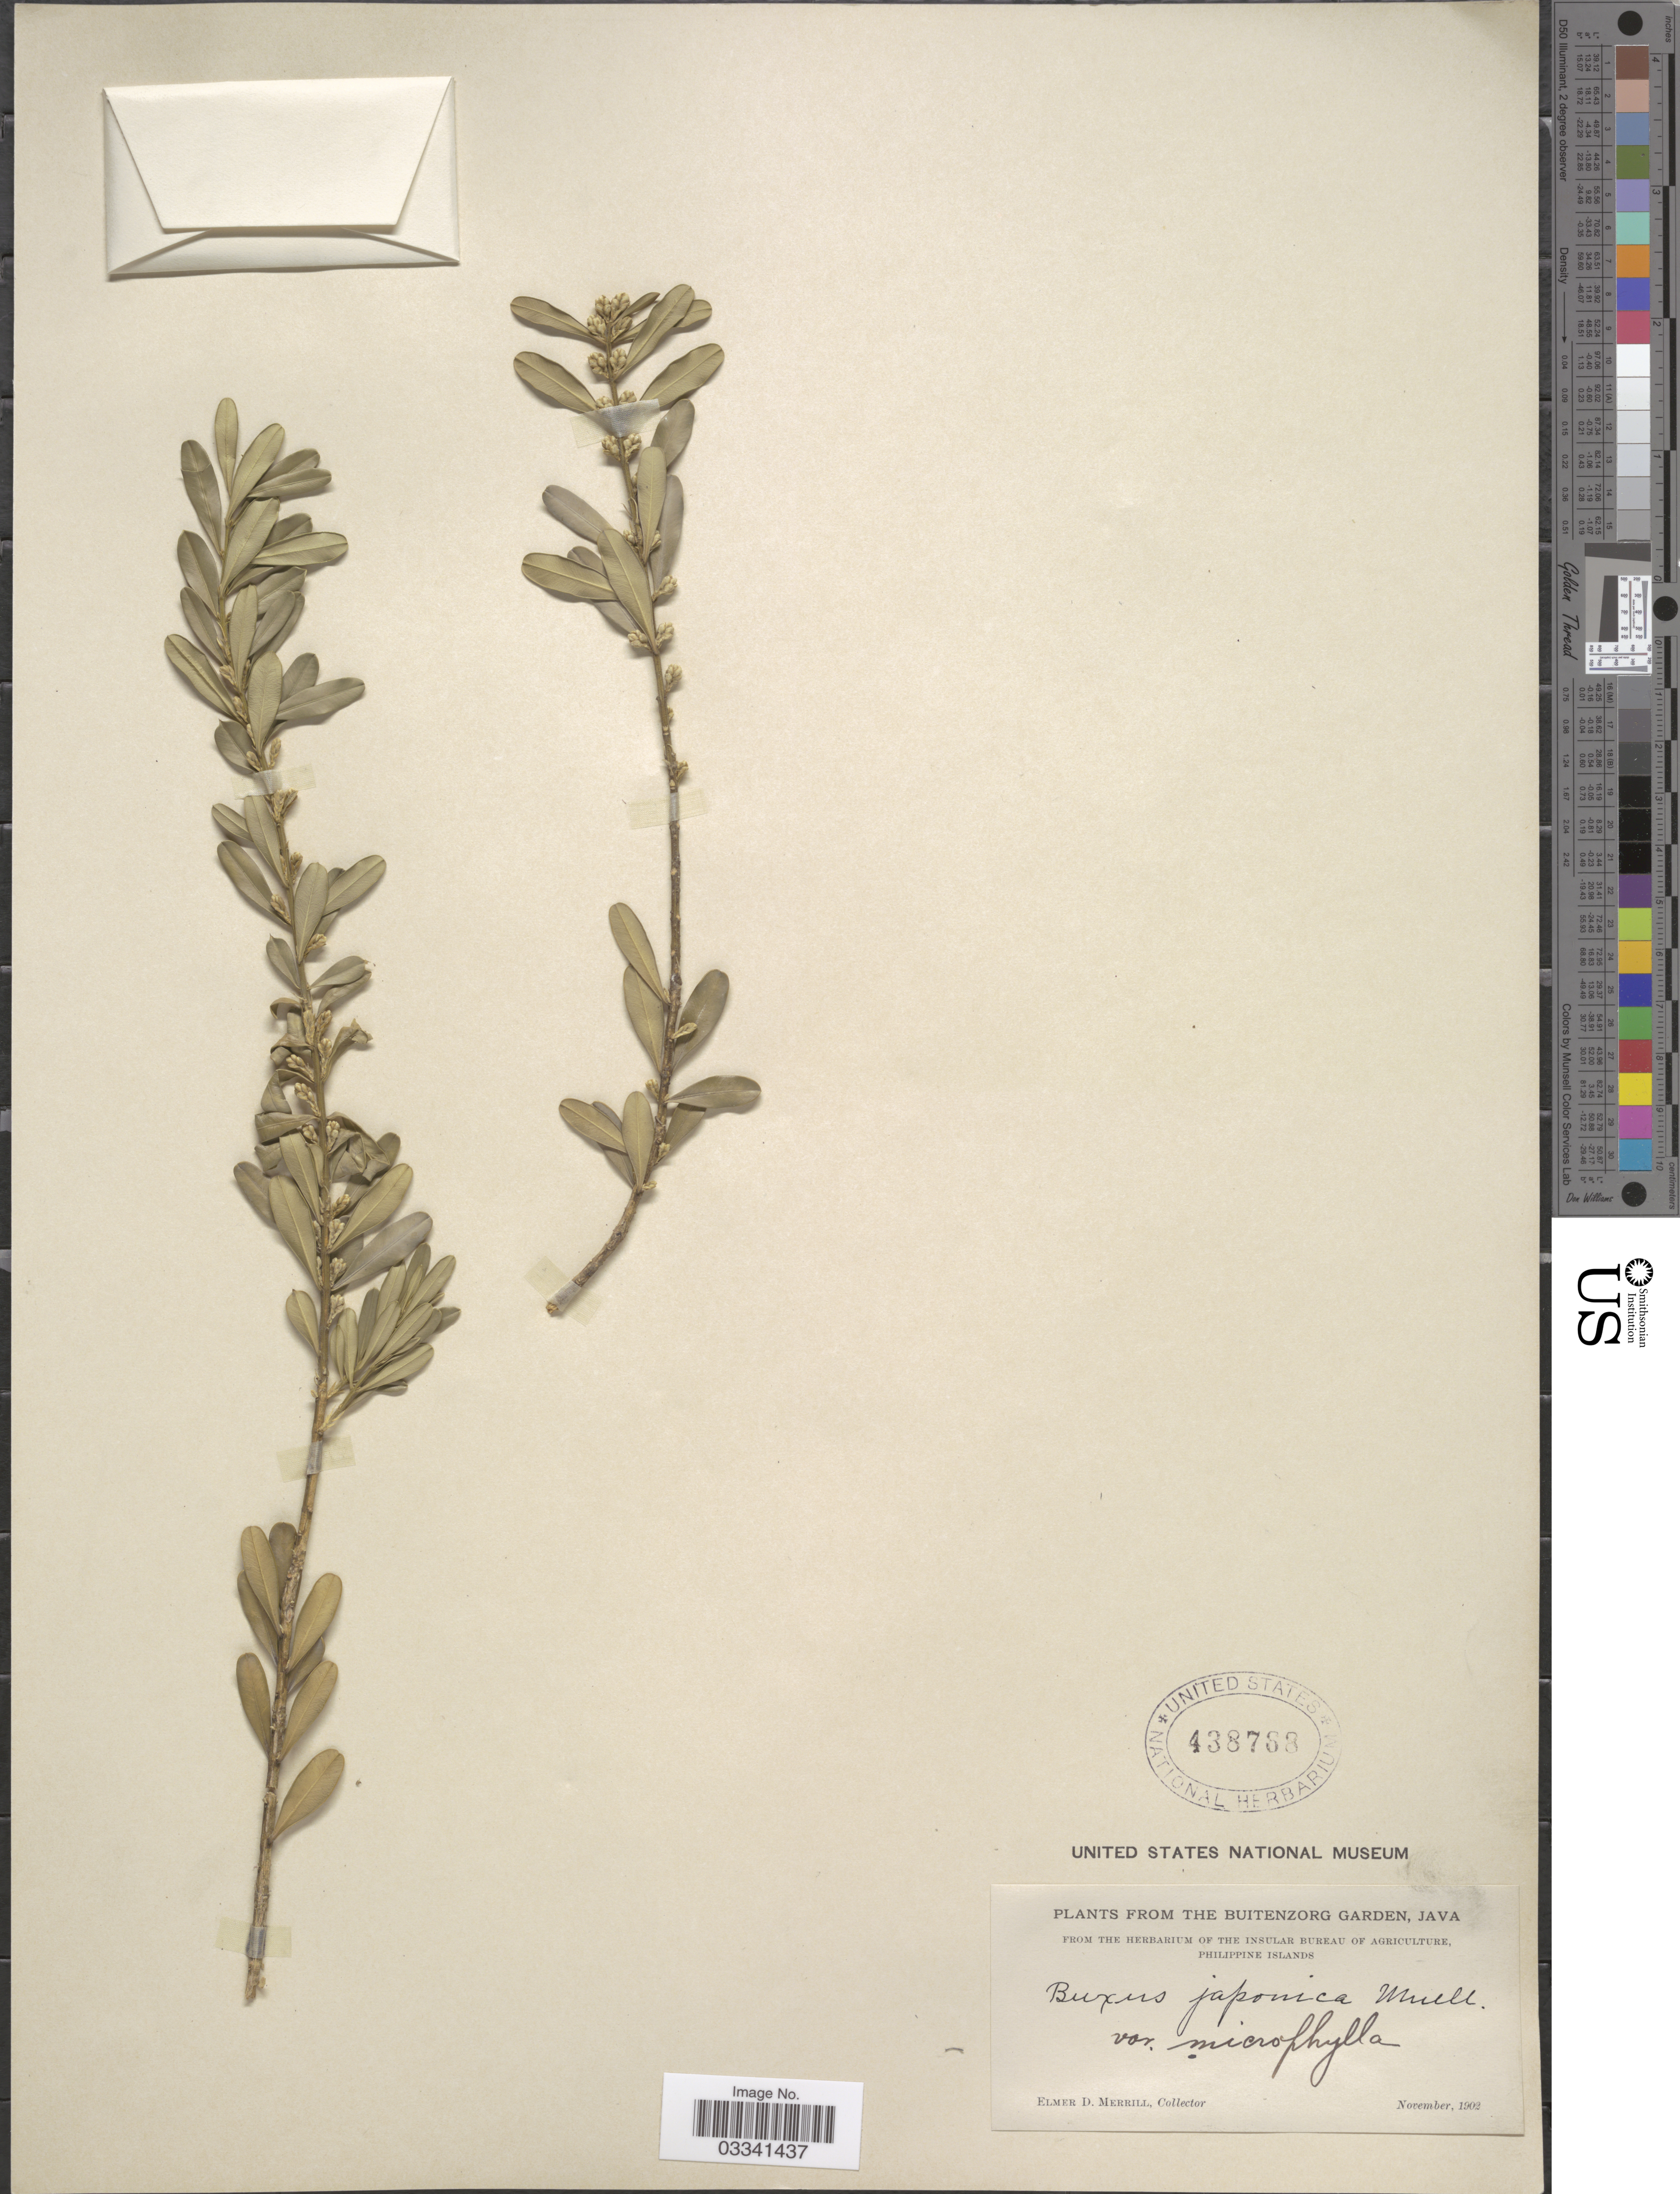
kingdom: Plantae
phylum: Tracheophyta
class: Magnoliopsida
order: Buxales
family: Buxaceae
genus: Buxus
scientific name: Buxus japonica var. microphylla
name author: Müll. Arg. ex Miq.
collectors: E. D. Merrill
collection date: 1902-11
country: Indonesia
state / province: Java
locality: The Buitenzorg Garden.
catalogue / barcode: US 438768